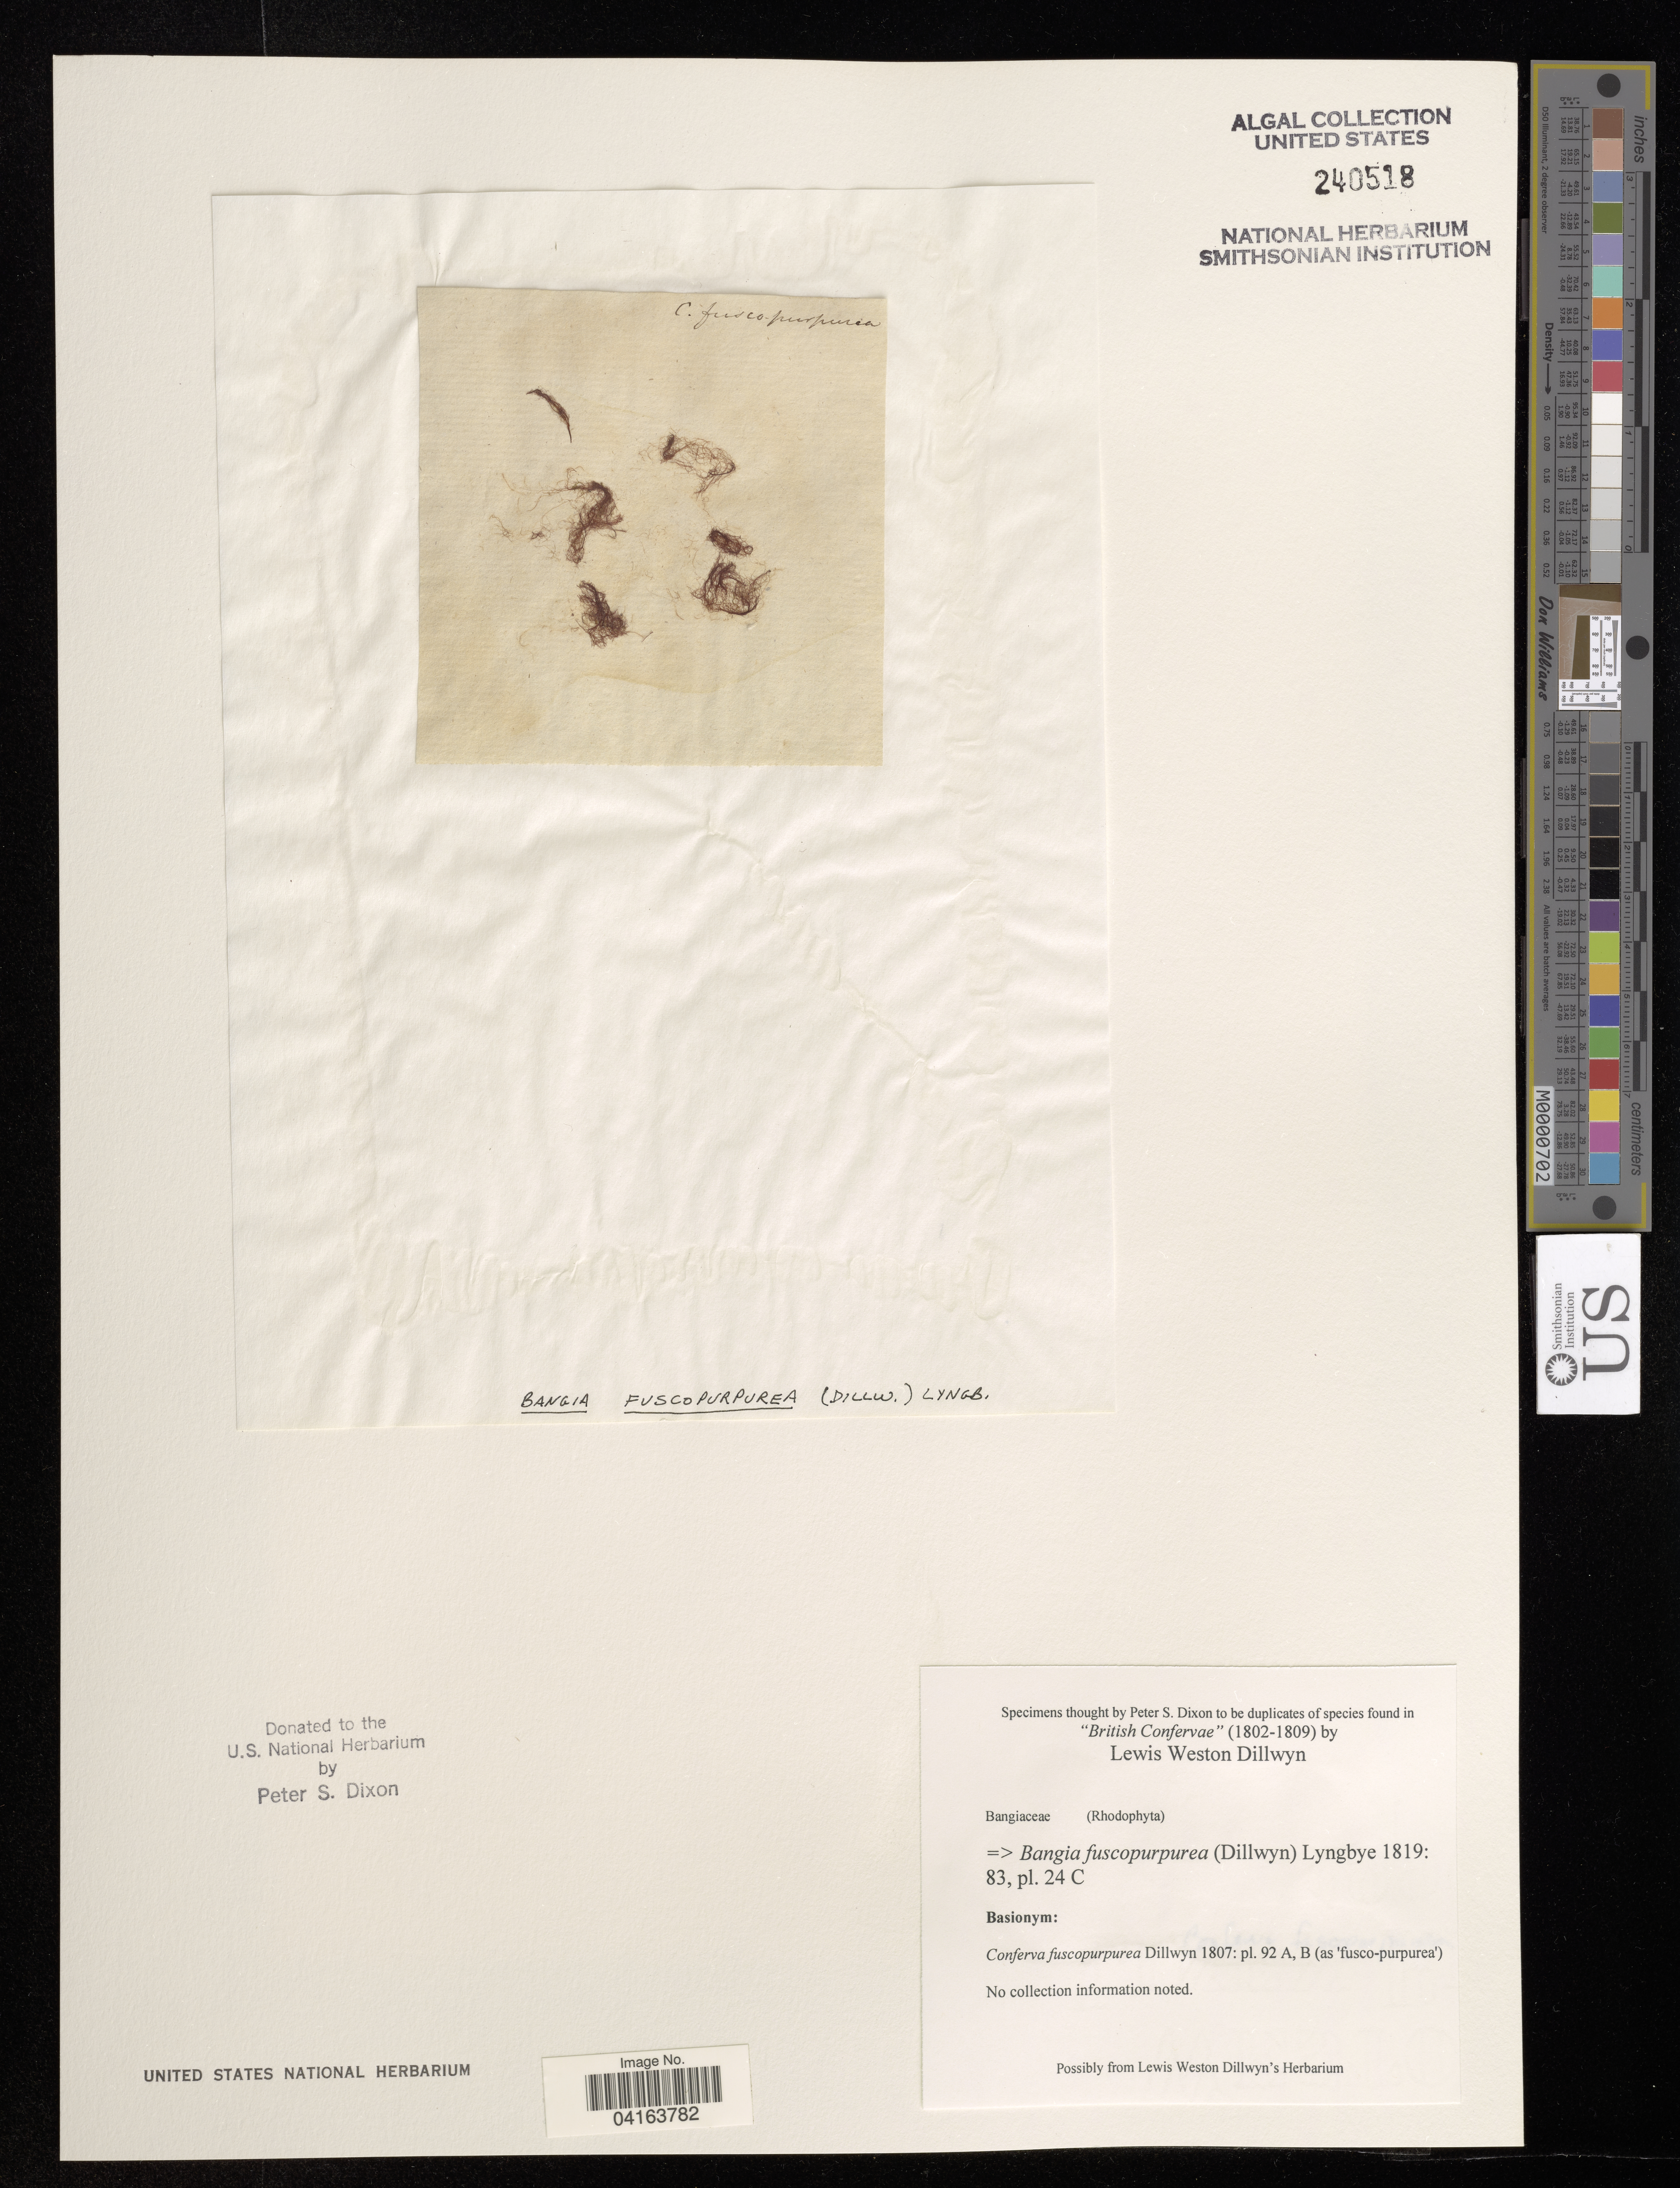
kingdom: Plantae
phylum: Rhodophyta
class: Bangiophyceae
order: Bangiales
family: Bangiaceae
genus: Bangia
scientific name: Bangia fuscopurpurea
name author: (Dillwyn) Lyngb.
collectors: P. S. Dixon & L. W. Dillwyn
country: United Kingdom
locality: British Confervae.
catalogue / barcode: US 240518